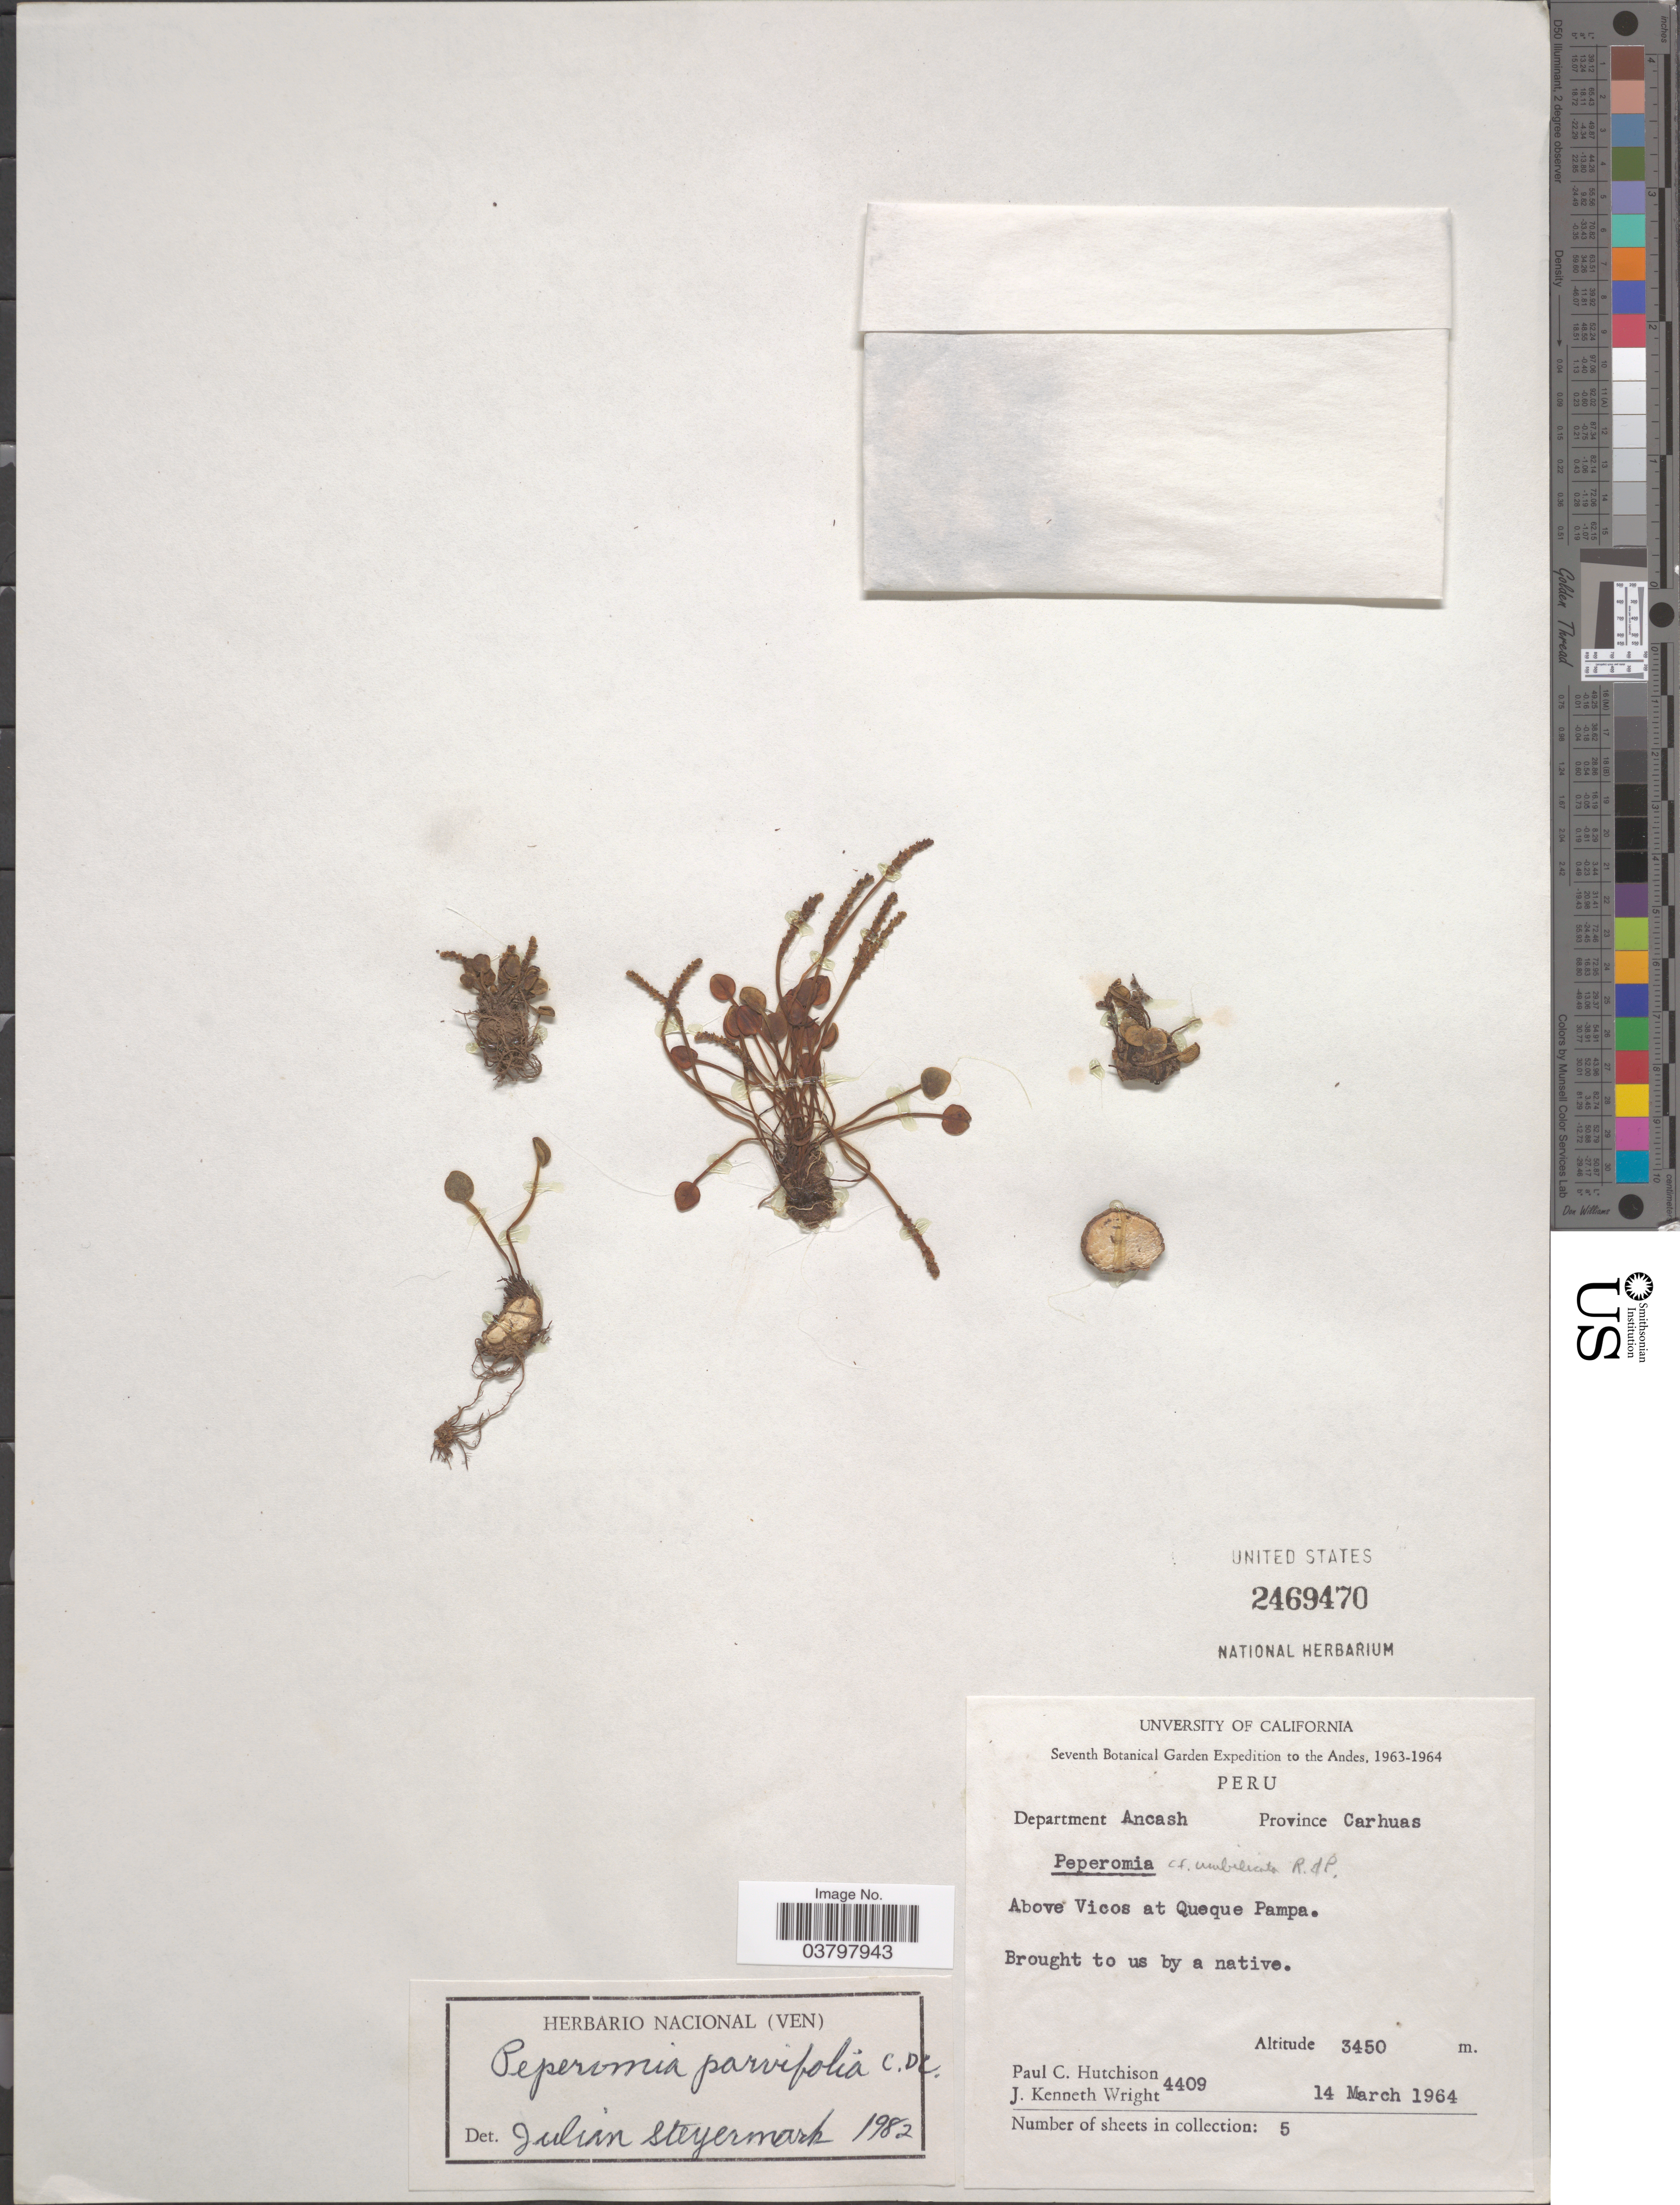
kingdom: Plantae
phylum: Tracheophyta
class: Magnoliopsida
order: Piperales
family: Piperaceae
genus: Peperomia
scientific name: Peperomia parvifolia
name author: C. DC.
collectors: P. C. Hutchison & J. K. Wright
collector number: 4409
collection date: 1964-03-14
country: Peru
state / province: Ancash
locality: The Andes. Department Ancash. Province Carhuas. Above Vicos at Queque Pampa.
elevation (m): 3450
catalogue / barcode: US 2469470